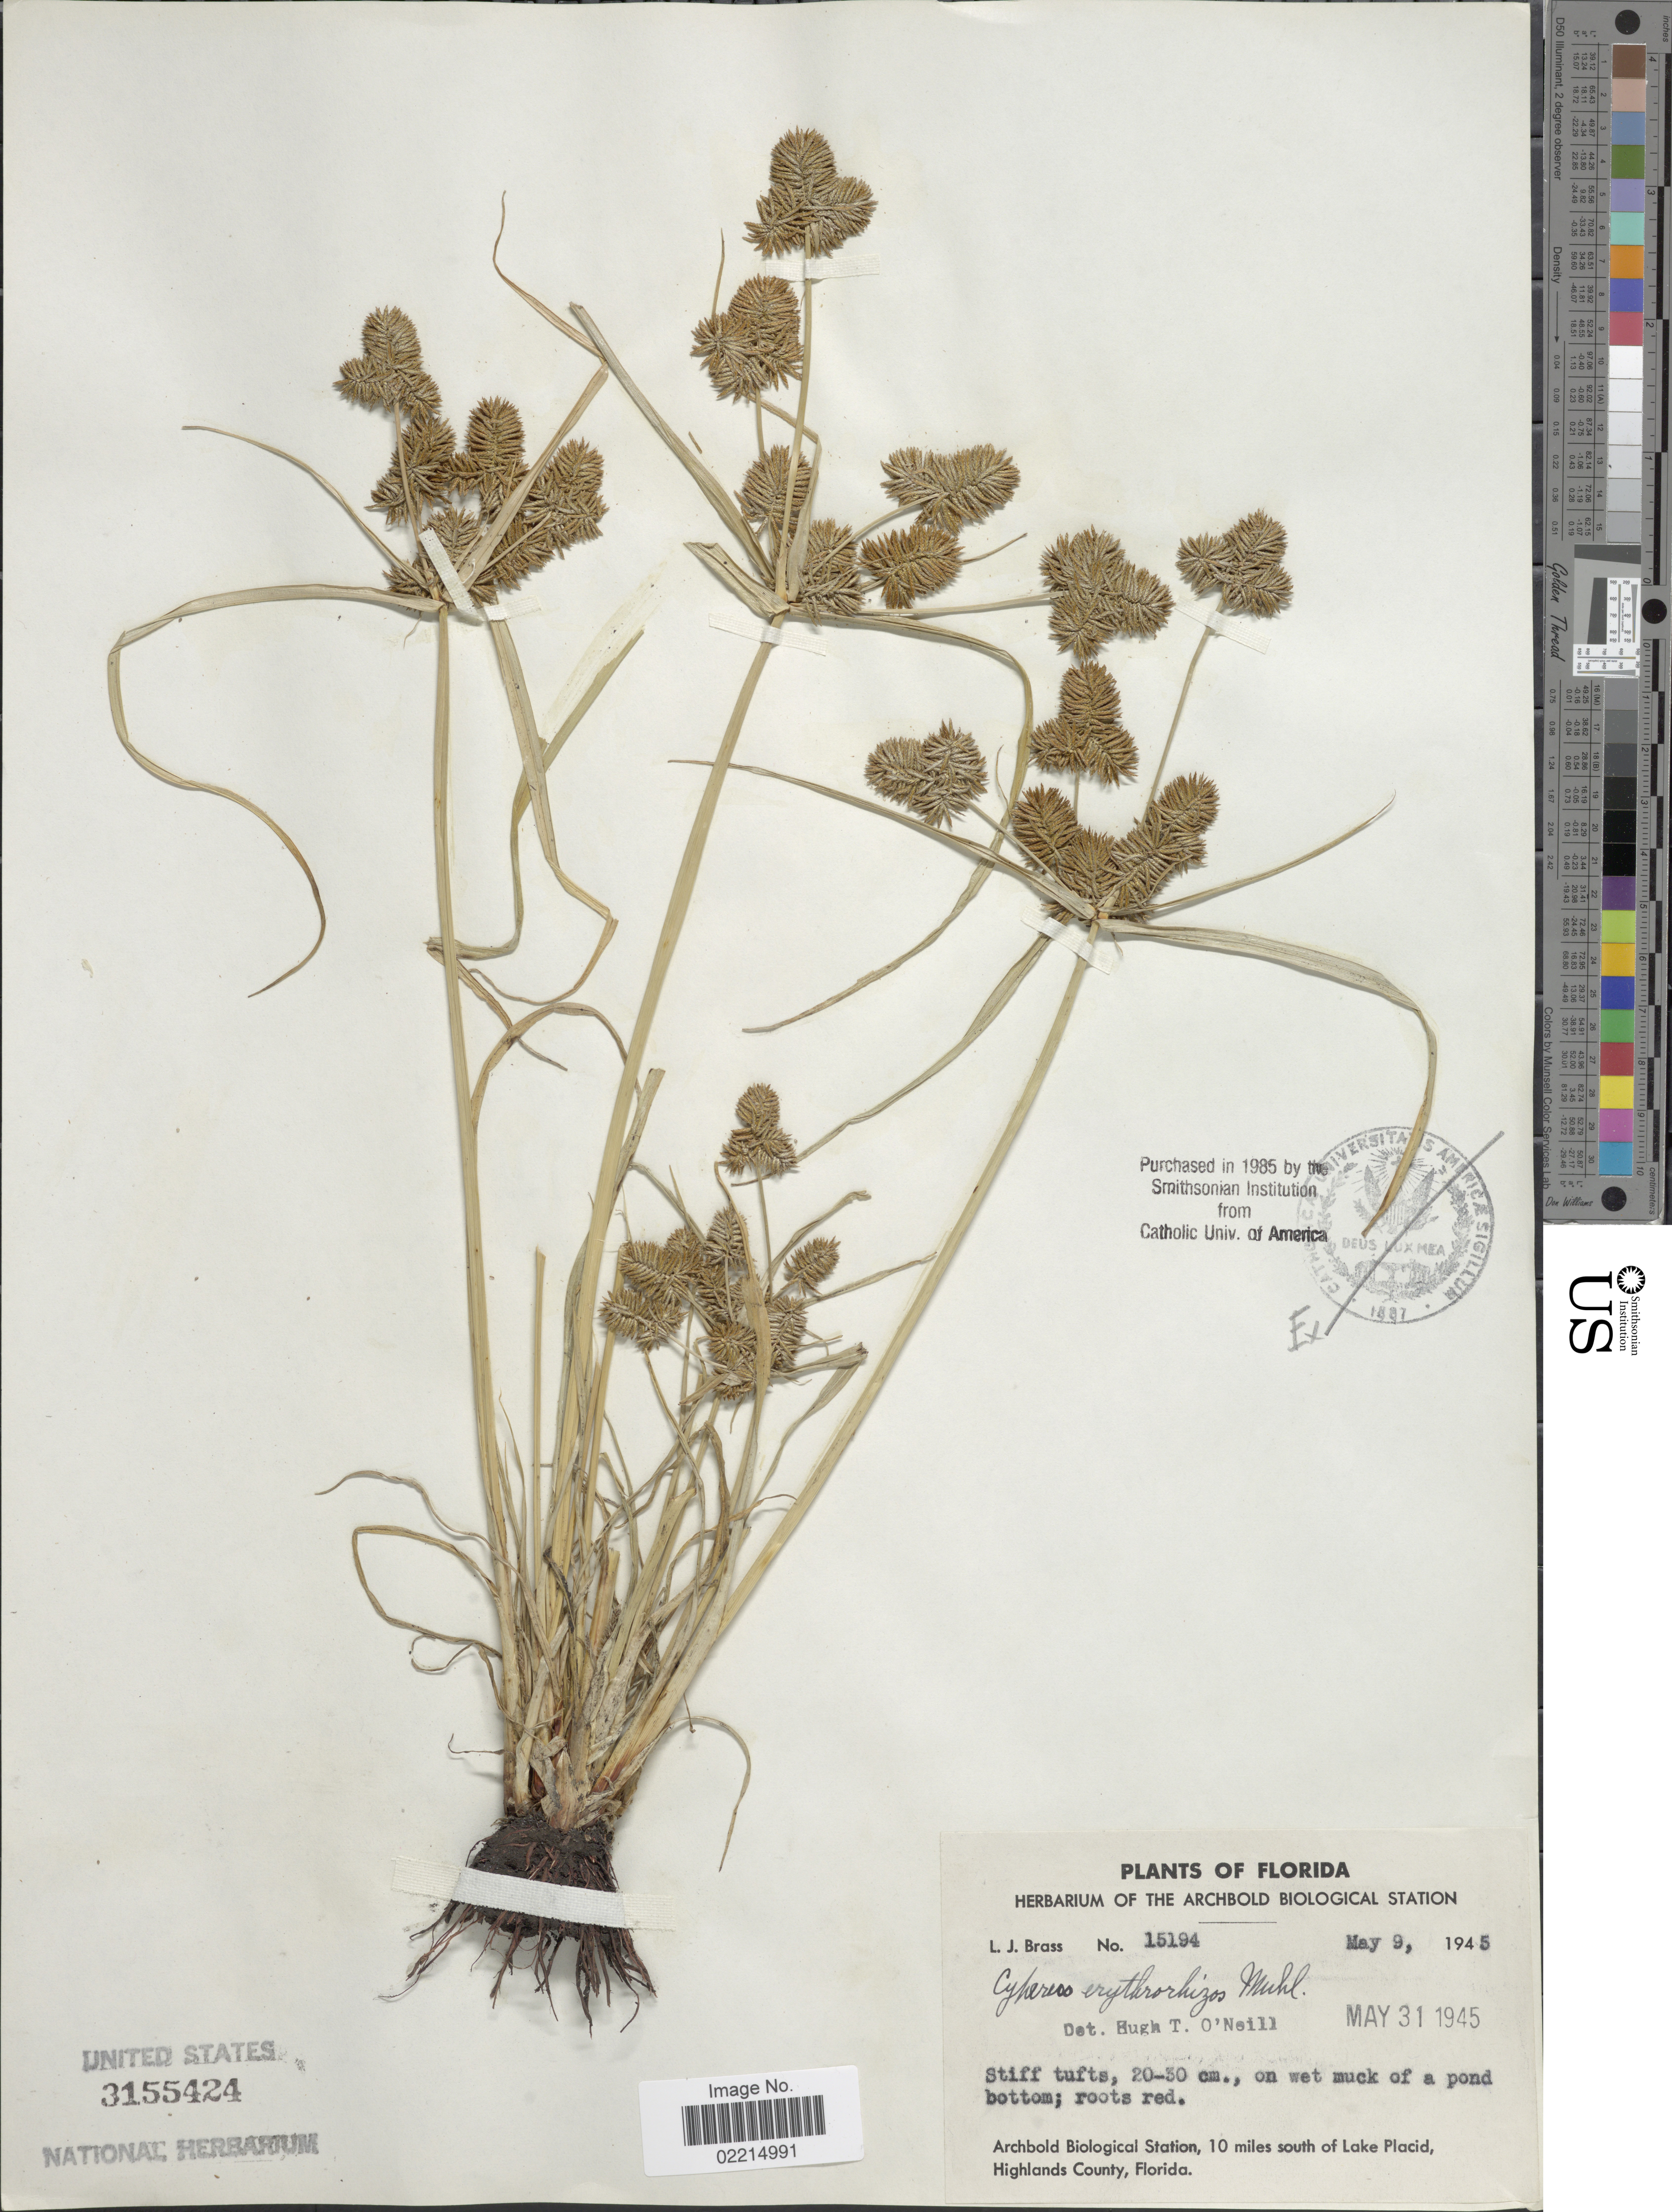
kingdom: Plantae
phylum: Tracheophyta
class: Liliopsida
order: Poales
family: Cyperaceae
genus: Cyperus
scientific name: Cyperus erythrorhizos Muhl.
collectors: L. J. Brass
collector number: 15194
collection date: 1945-05-09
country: United States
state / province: Florida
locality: On wet muck of a pond bottom, Archbold Biological Station, 10 miles south of Lake Placid, Highlands County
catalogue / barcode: US 3155424